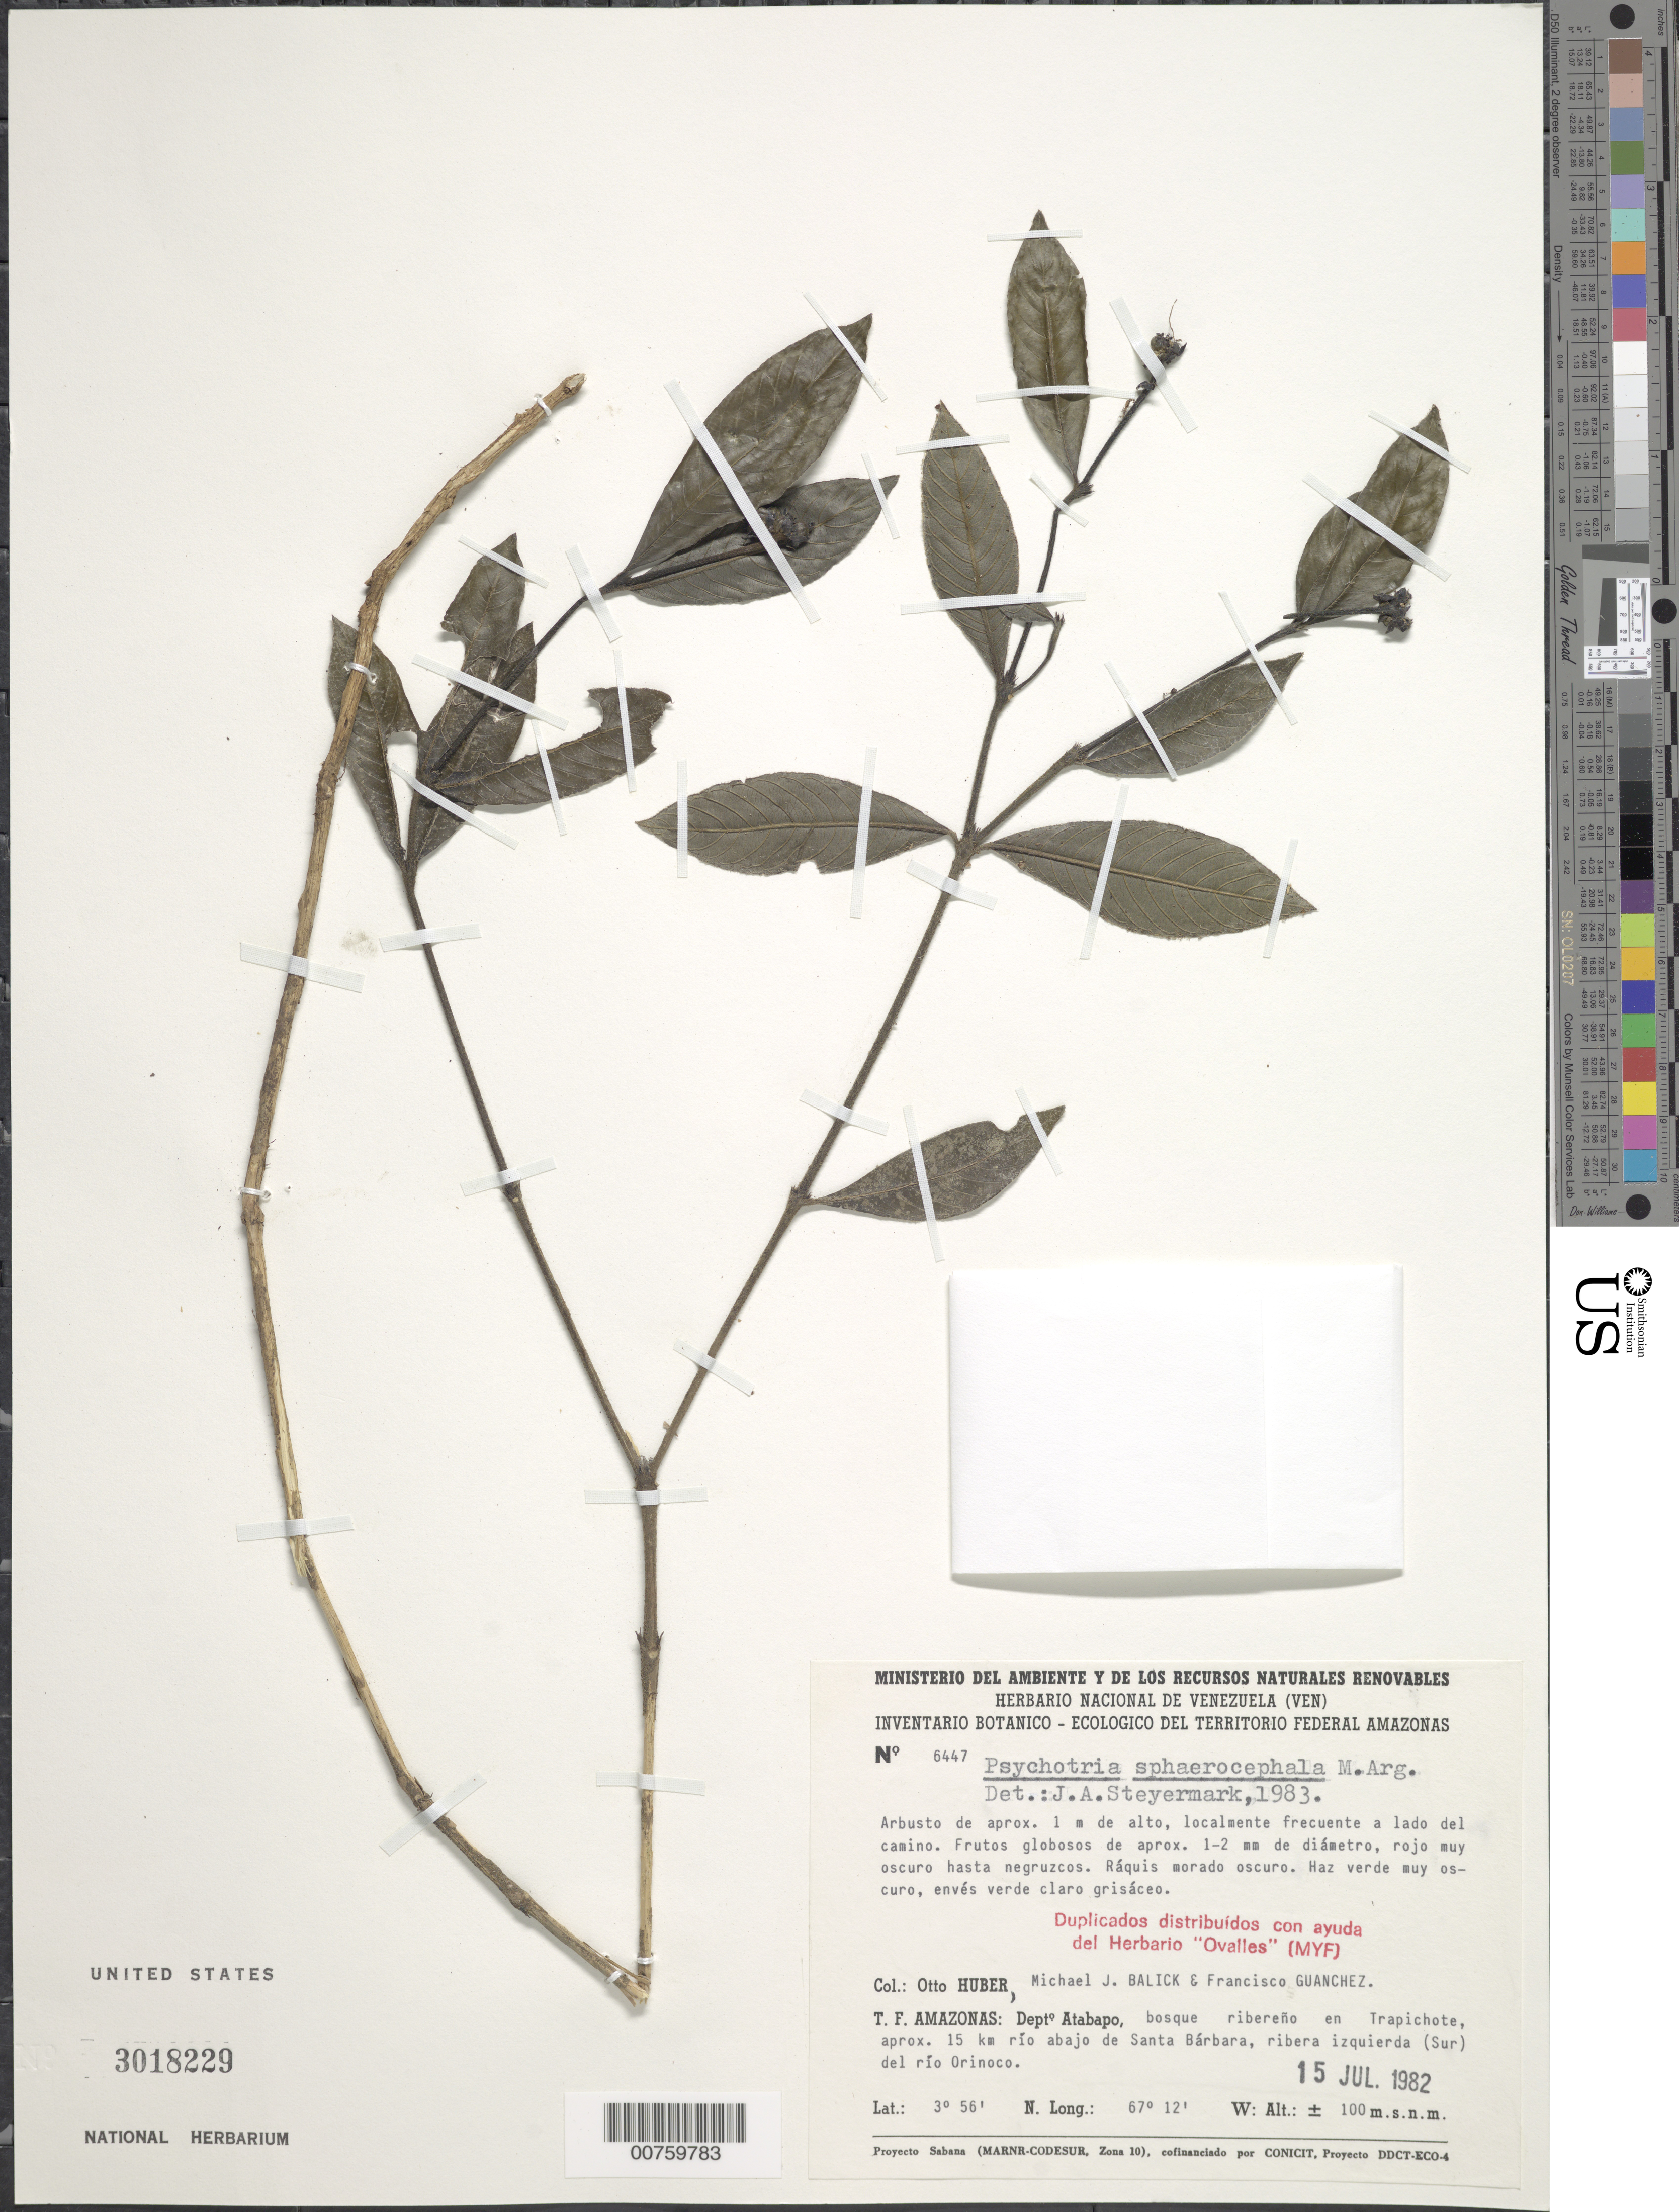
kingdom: Plantae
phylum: Tracheophyta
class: Magnoliopsida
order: Gentianales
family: Rubiaceae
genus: Psychotria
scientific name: Psychotria sphaerocephala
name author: Müll. Arg.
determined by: Steyermark, Julian A., (VEN)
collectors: O. Huber, M. J. Balick & F. Guánchez M.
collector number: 6447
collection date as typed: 15-Jul-82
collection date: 1982-07-15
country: Venezuela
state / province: Amazonas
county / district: Atabapo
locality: Trapichote, aprox 15 km río abjao de Santa Barbara, ribera izquierda (Sur) de Río Orinoco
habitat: Bosque ribereno; a lado del camino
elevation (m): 100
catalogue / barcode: US 3018229